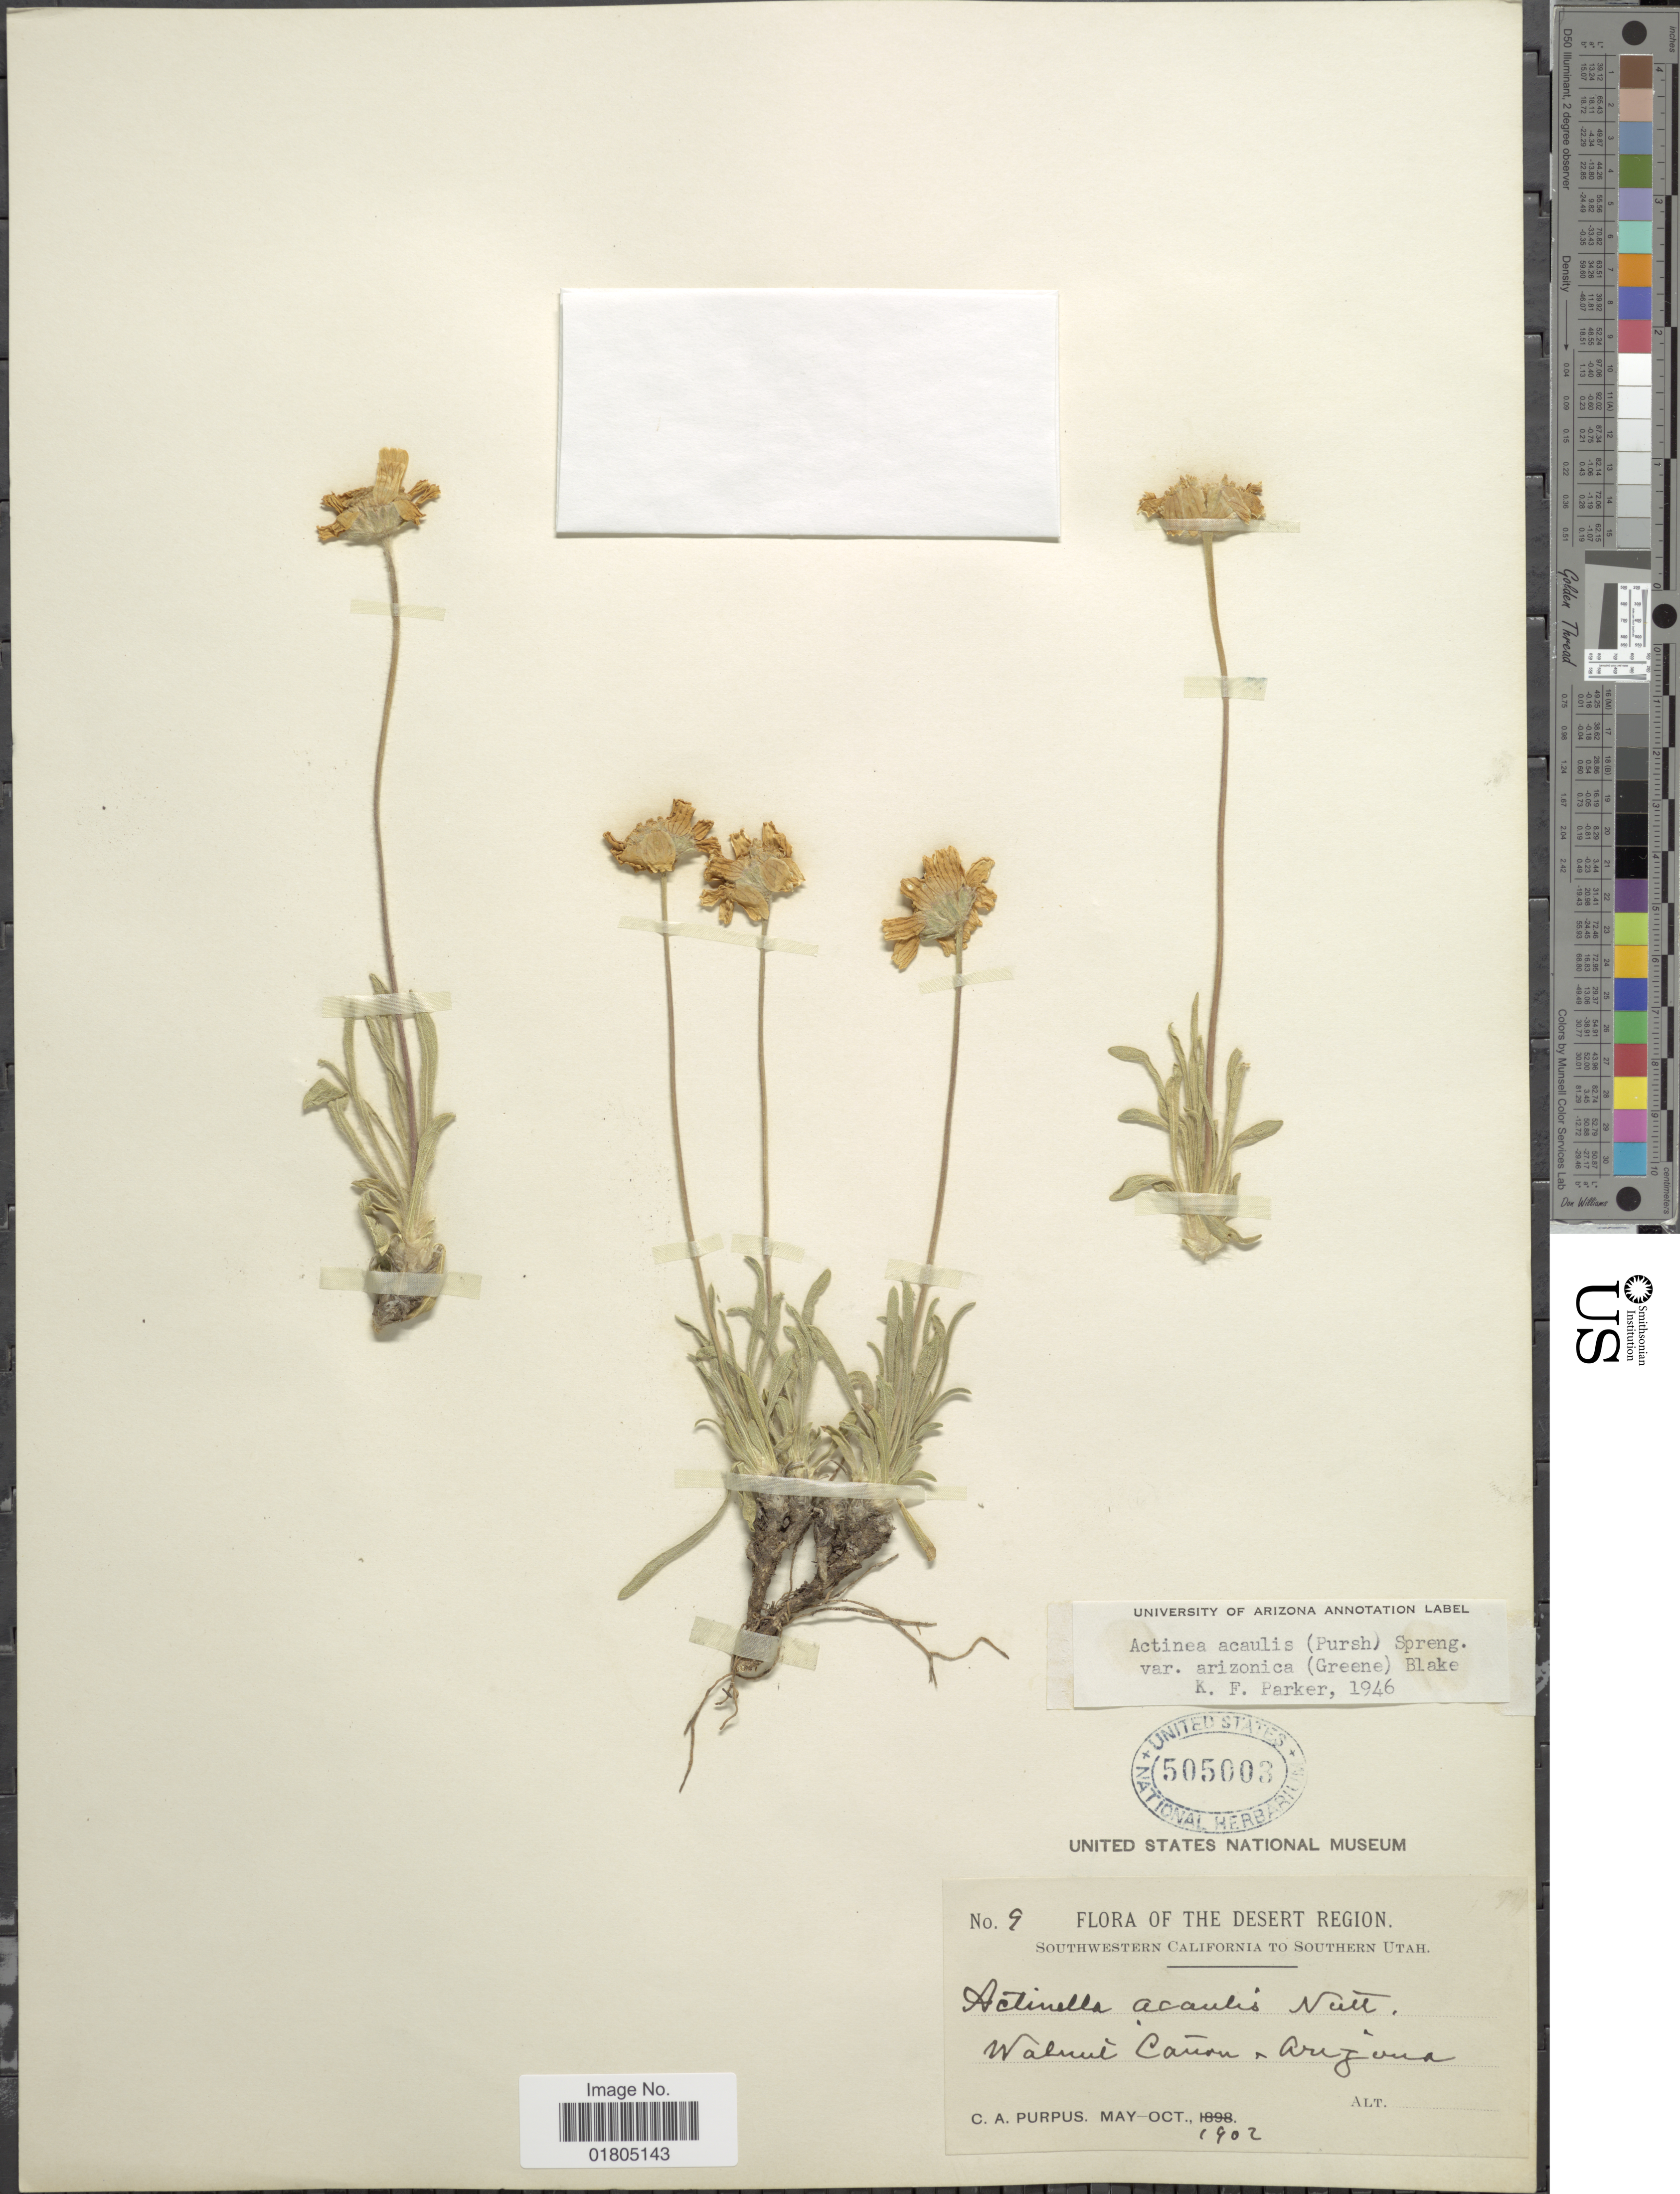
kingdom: Plantae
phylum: Tracheophyta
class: Magnoliopsida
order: Asterales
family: Asteraceae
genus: Actinea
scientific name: Actinea acaulis var. arizonica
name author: (Greene) S.F. Blake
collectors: C. A. Purpus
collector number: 9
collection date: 1902-05/1902-10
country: United States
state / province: Arizona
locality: The Desert Region, Walmie Canon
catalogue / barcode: US 505003